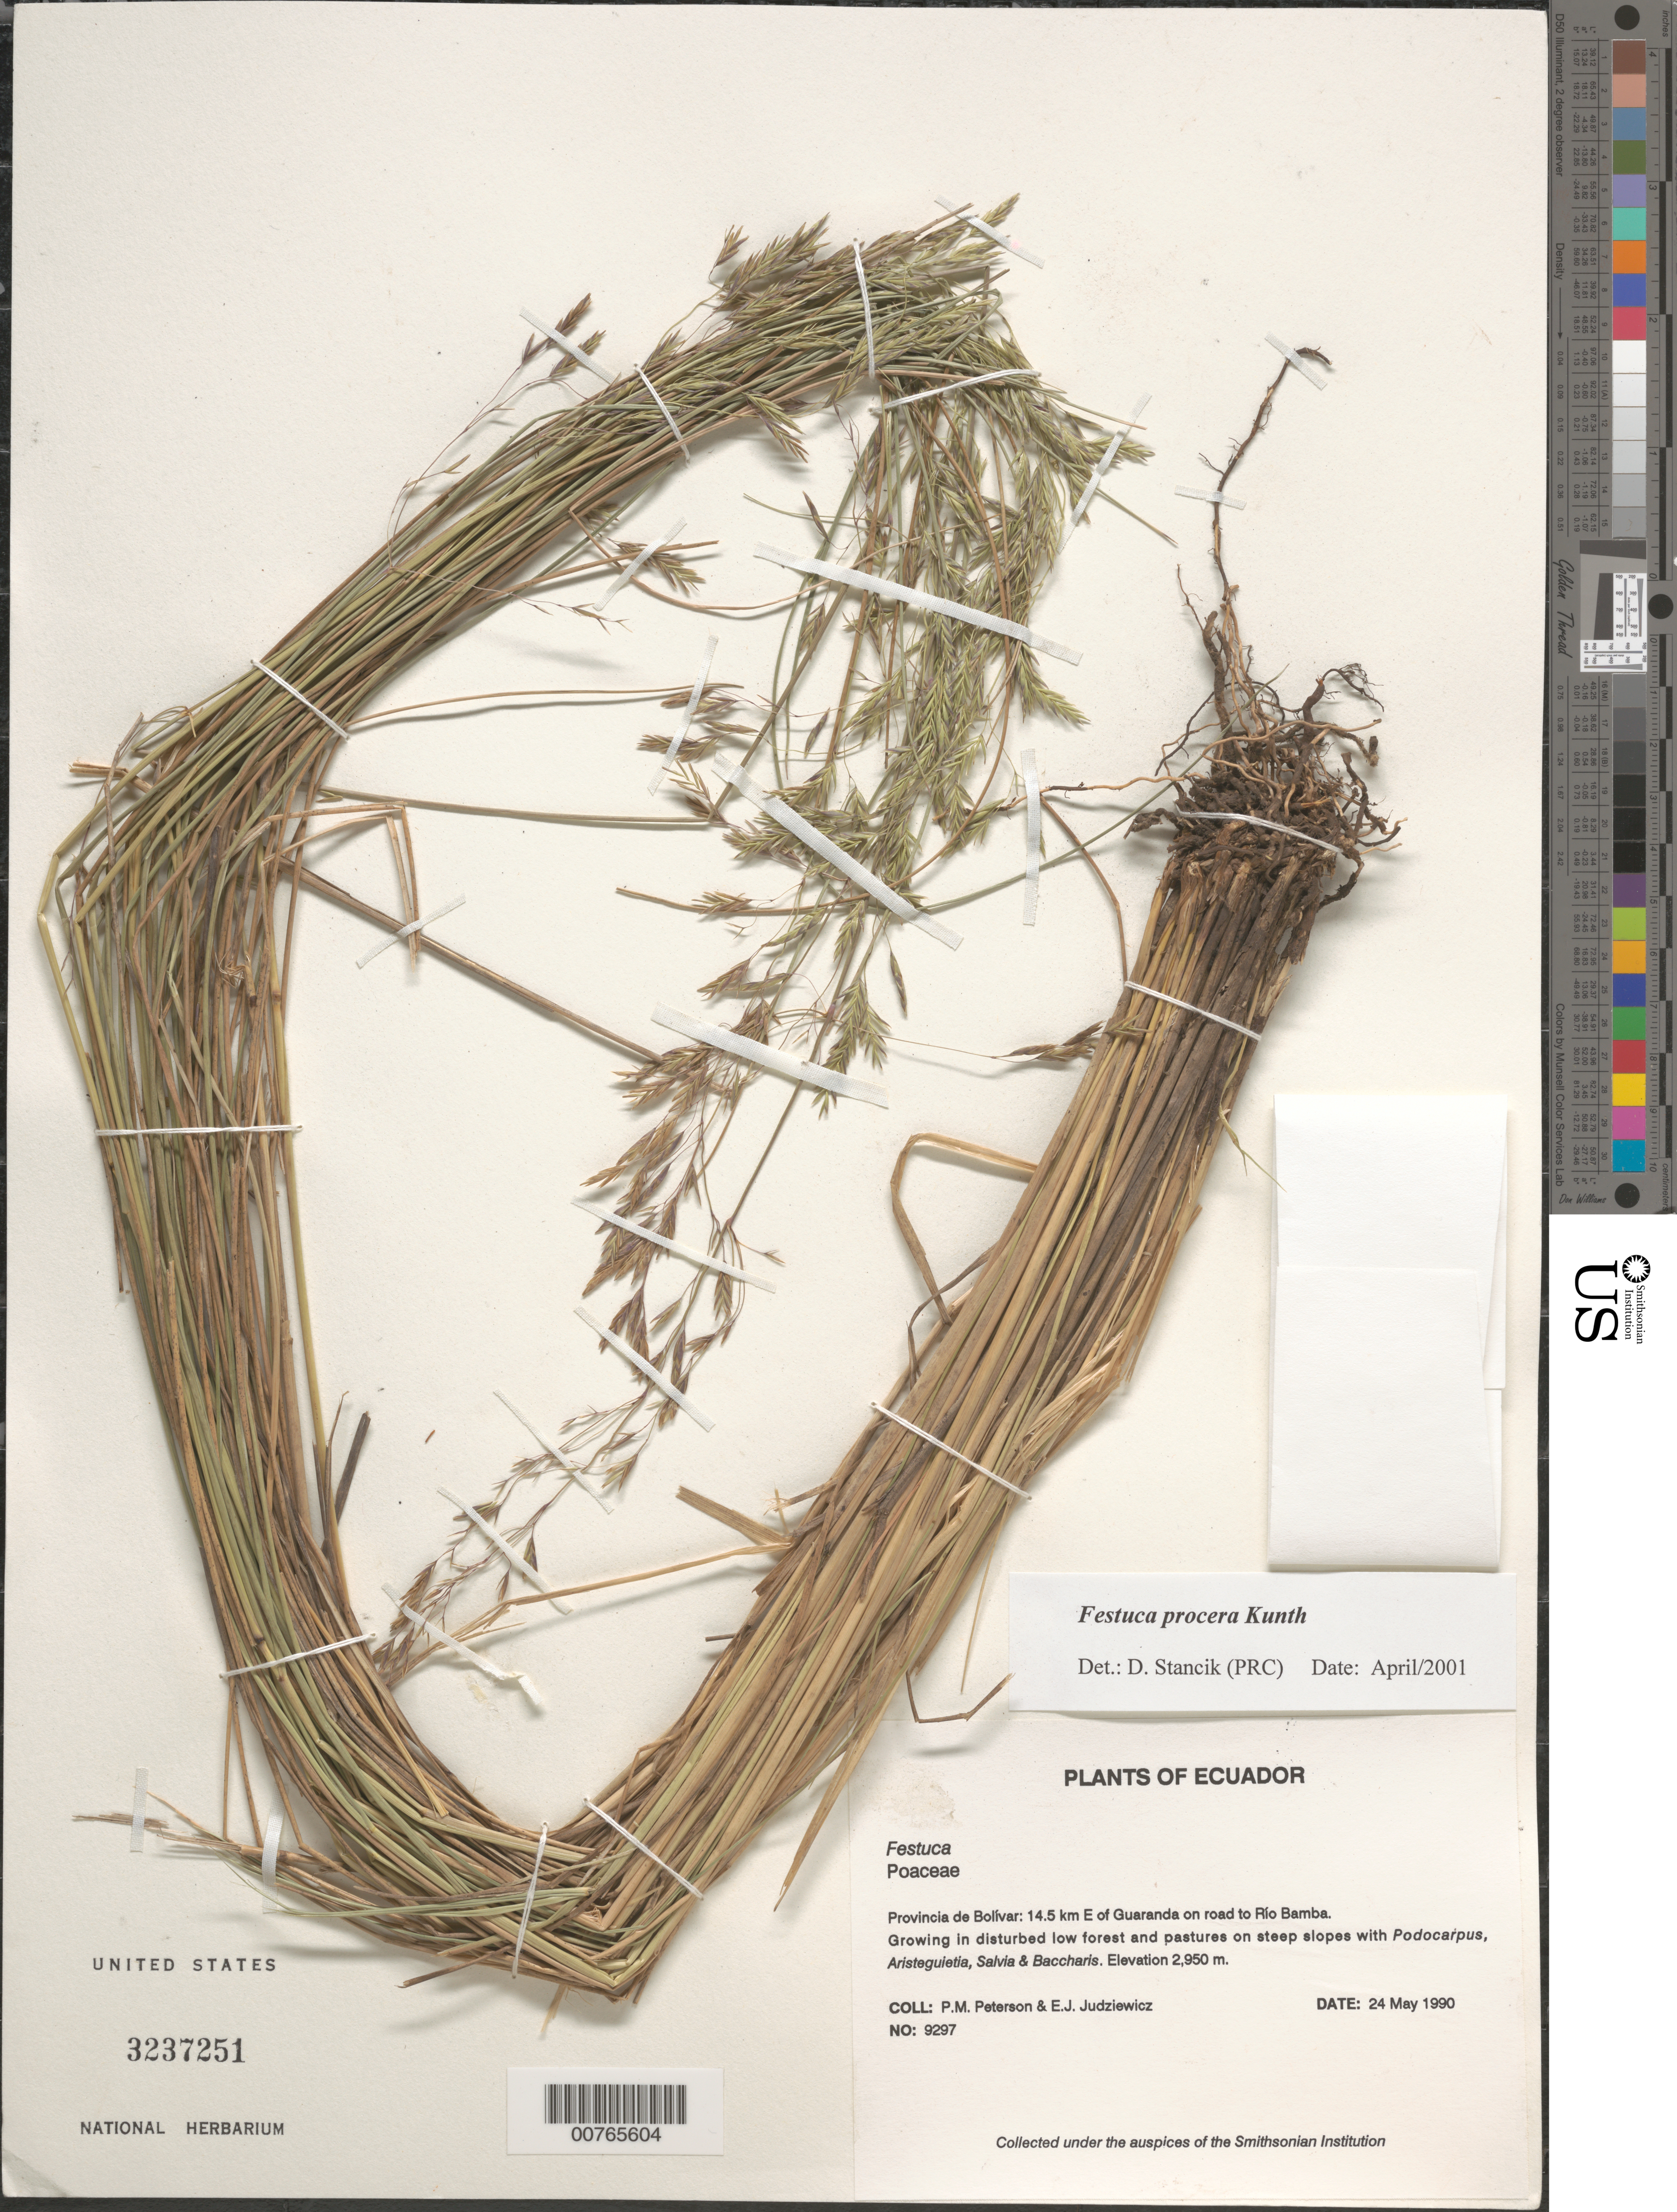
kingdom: Plantae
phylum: Tracheophyta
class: Liliopsida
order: Poales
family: Poaceae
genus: Festuca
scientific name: Festuca sp.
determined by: Stancik, D.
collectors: P. M. Peterson & E. J. Judziewicz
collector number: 09297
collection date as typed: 24 May 1990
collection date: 1990-05-24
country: Ecuador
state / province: Bolivar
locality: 14.5 km E of Guaranda on road to Río Bamba.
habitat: Growing in disturbed low forest and pastures on steep slopes with Podocarpus, Aristeguietia, Salvia & Baccharis.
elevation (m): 2950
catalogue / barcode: US 3237251